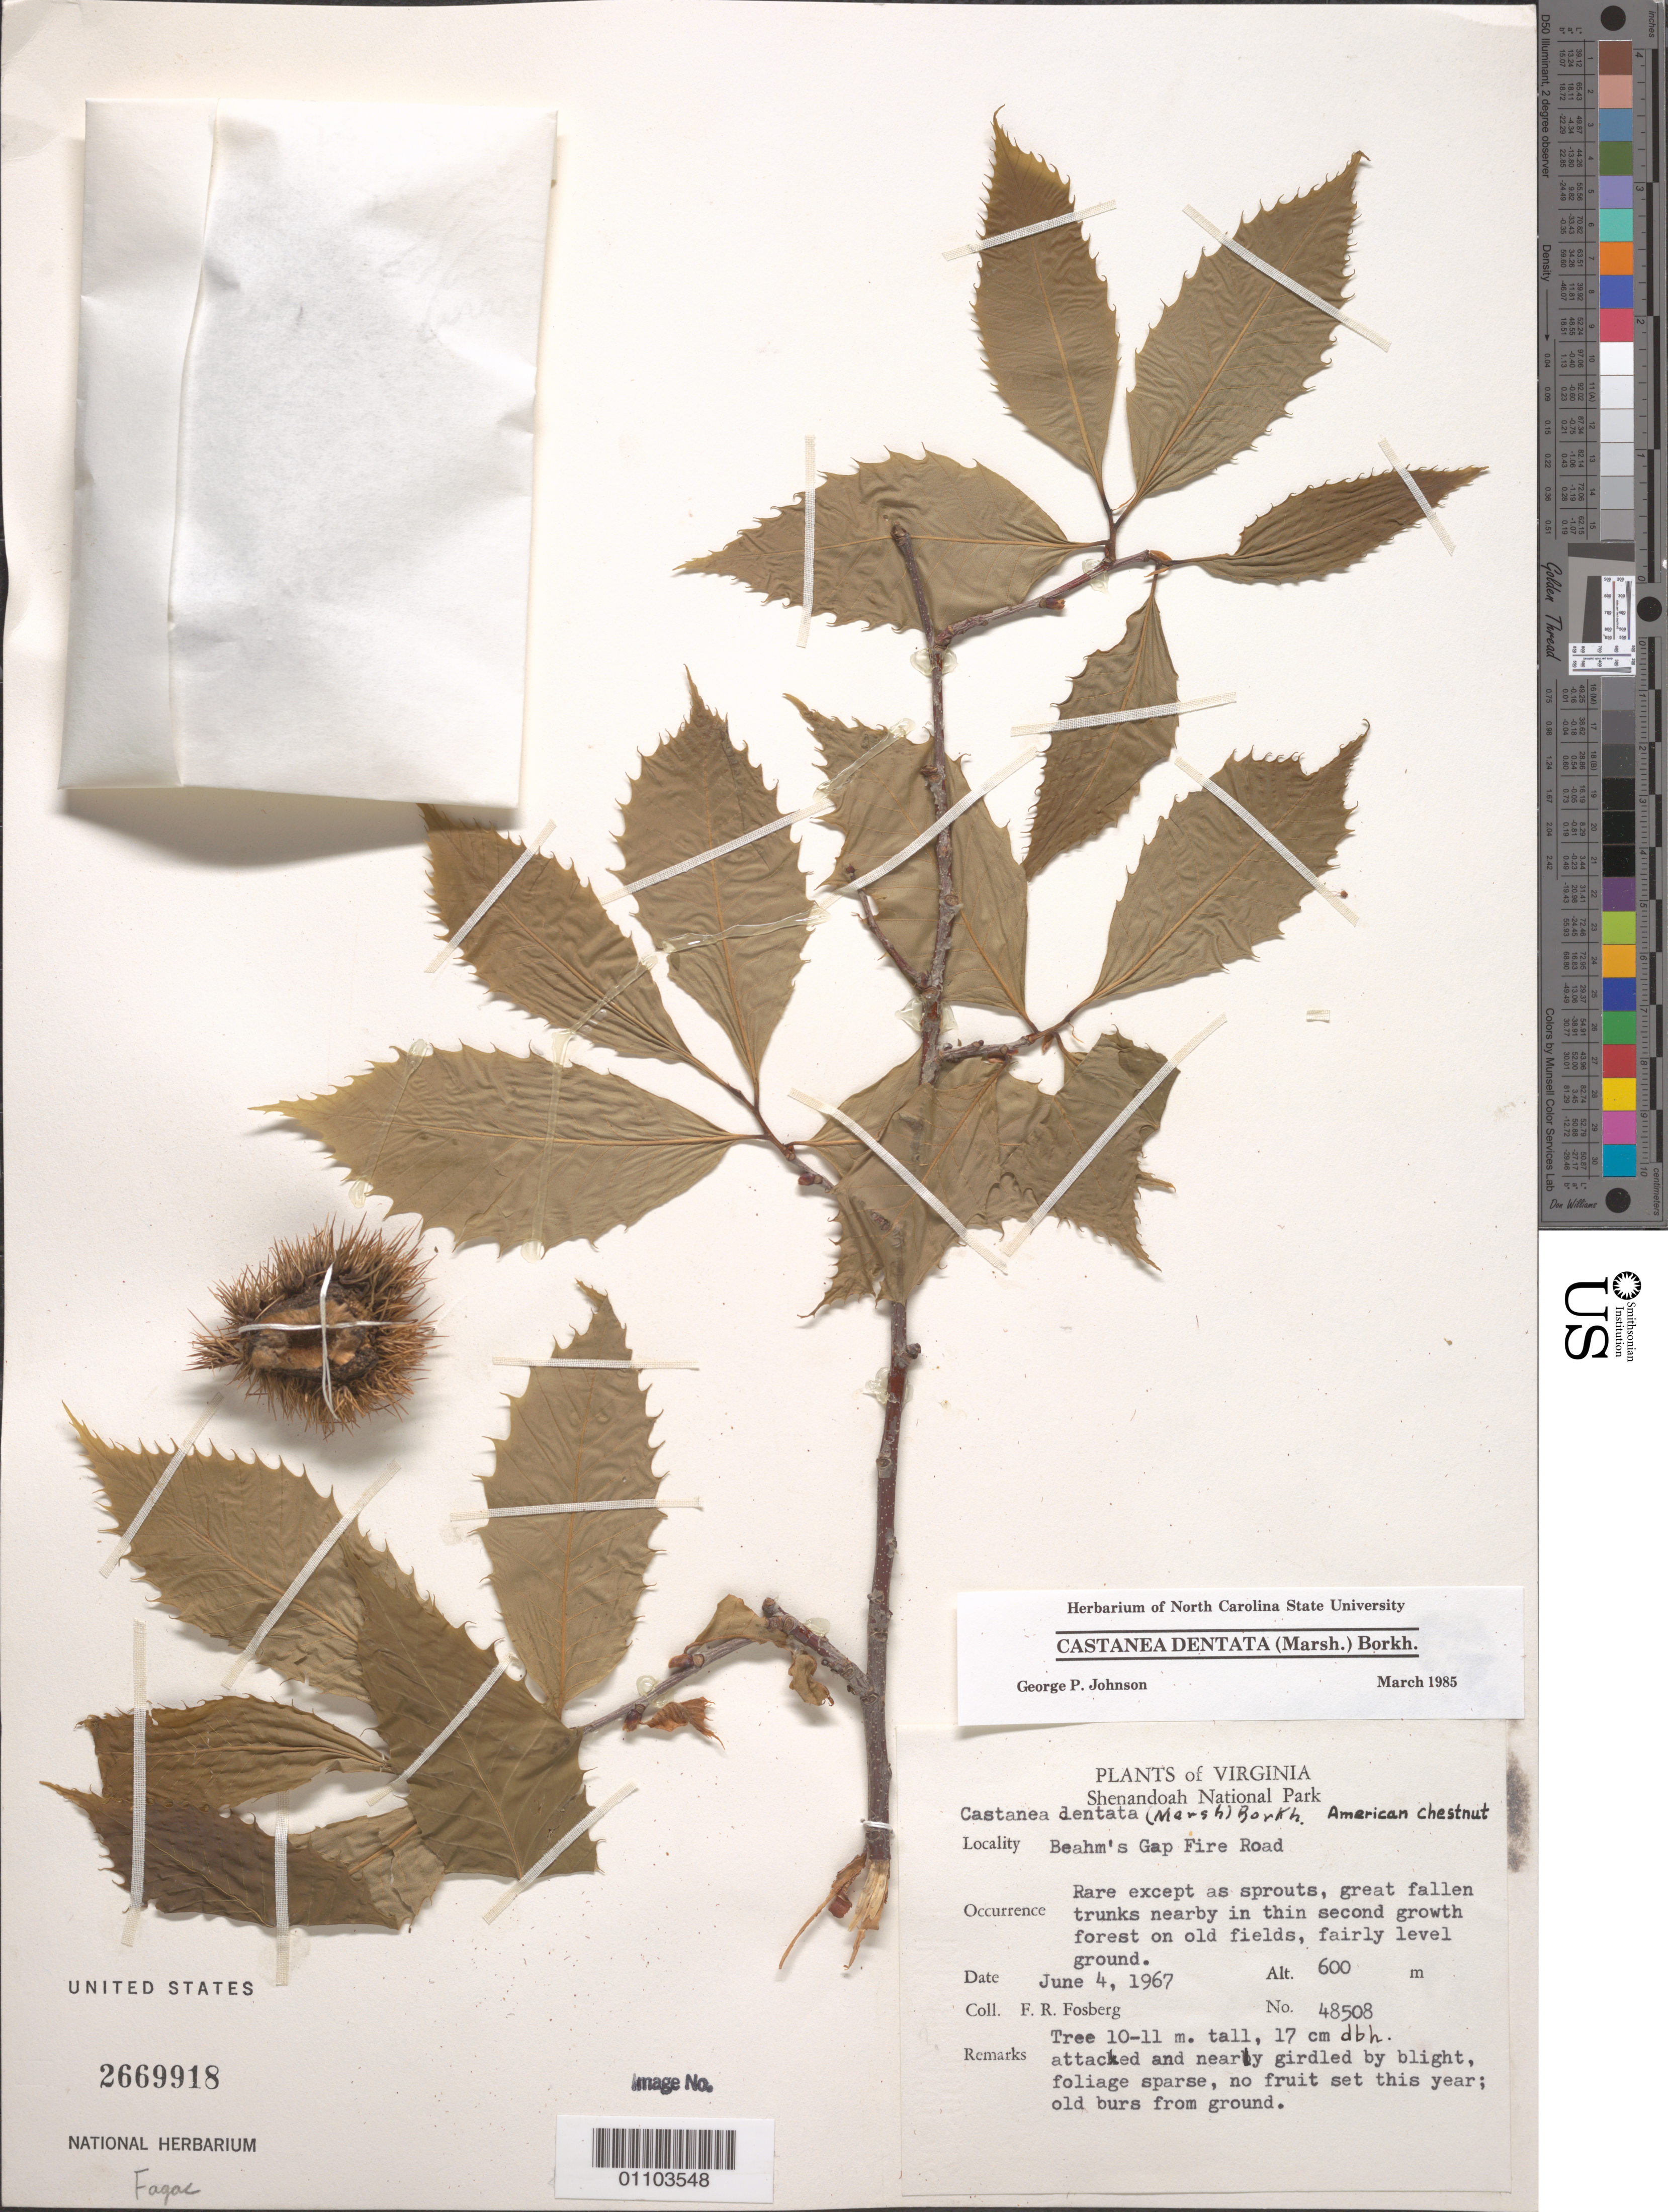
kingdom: Plantae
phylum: Tracheophyta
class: Magnoliopsida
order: Fagales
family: Fagaceae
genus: Castanea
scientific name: Castanea dentata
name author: (Marshall) Borkh.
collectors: F. R. Fosberg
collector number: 48508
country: United States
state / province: Virginia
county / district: Rappahannock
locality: Beaham's Gap Fire Pond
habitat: Rare except as sprouts, great fallen trunks nearby in this second growth frorest on old fields, fairly level ground.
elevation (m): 600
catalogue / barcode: US 2669918